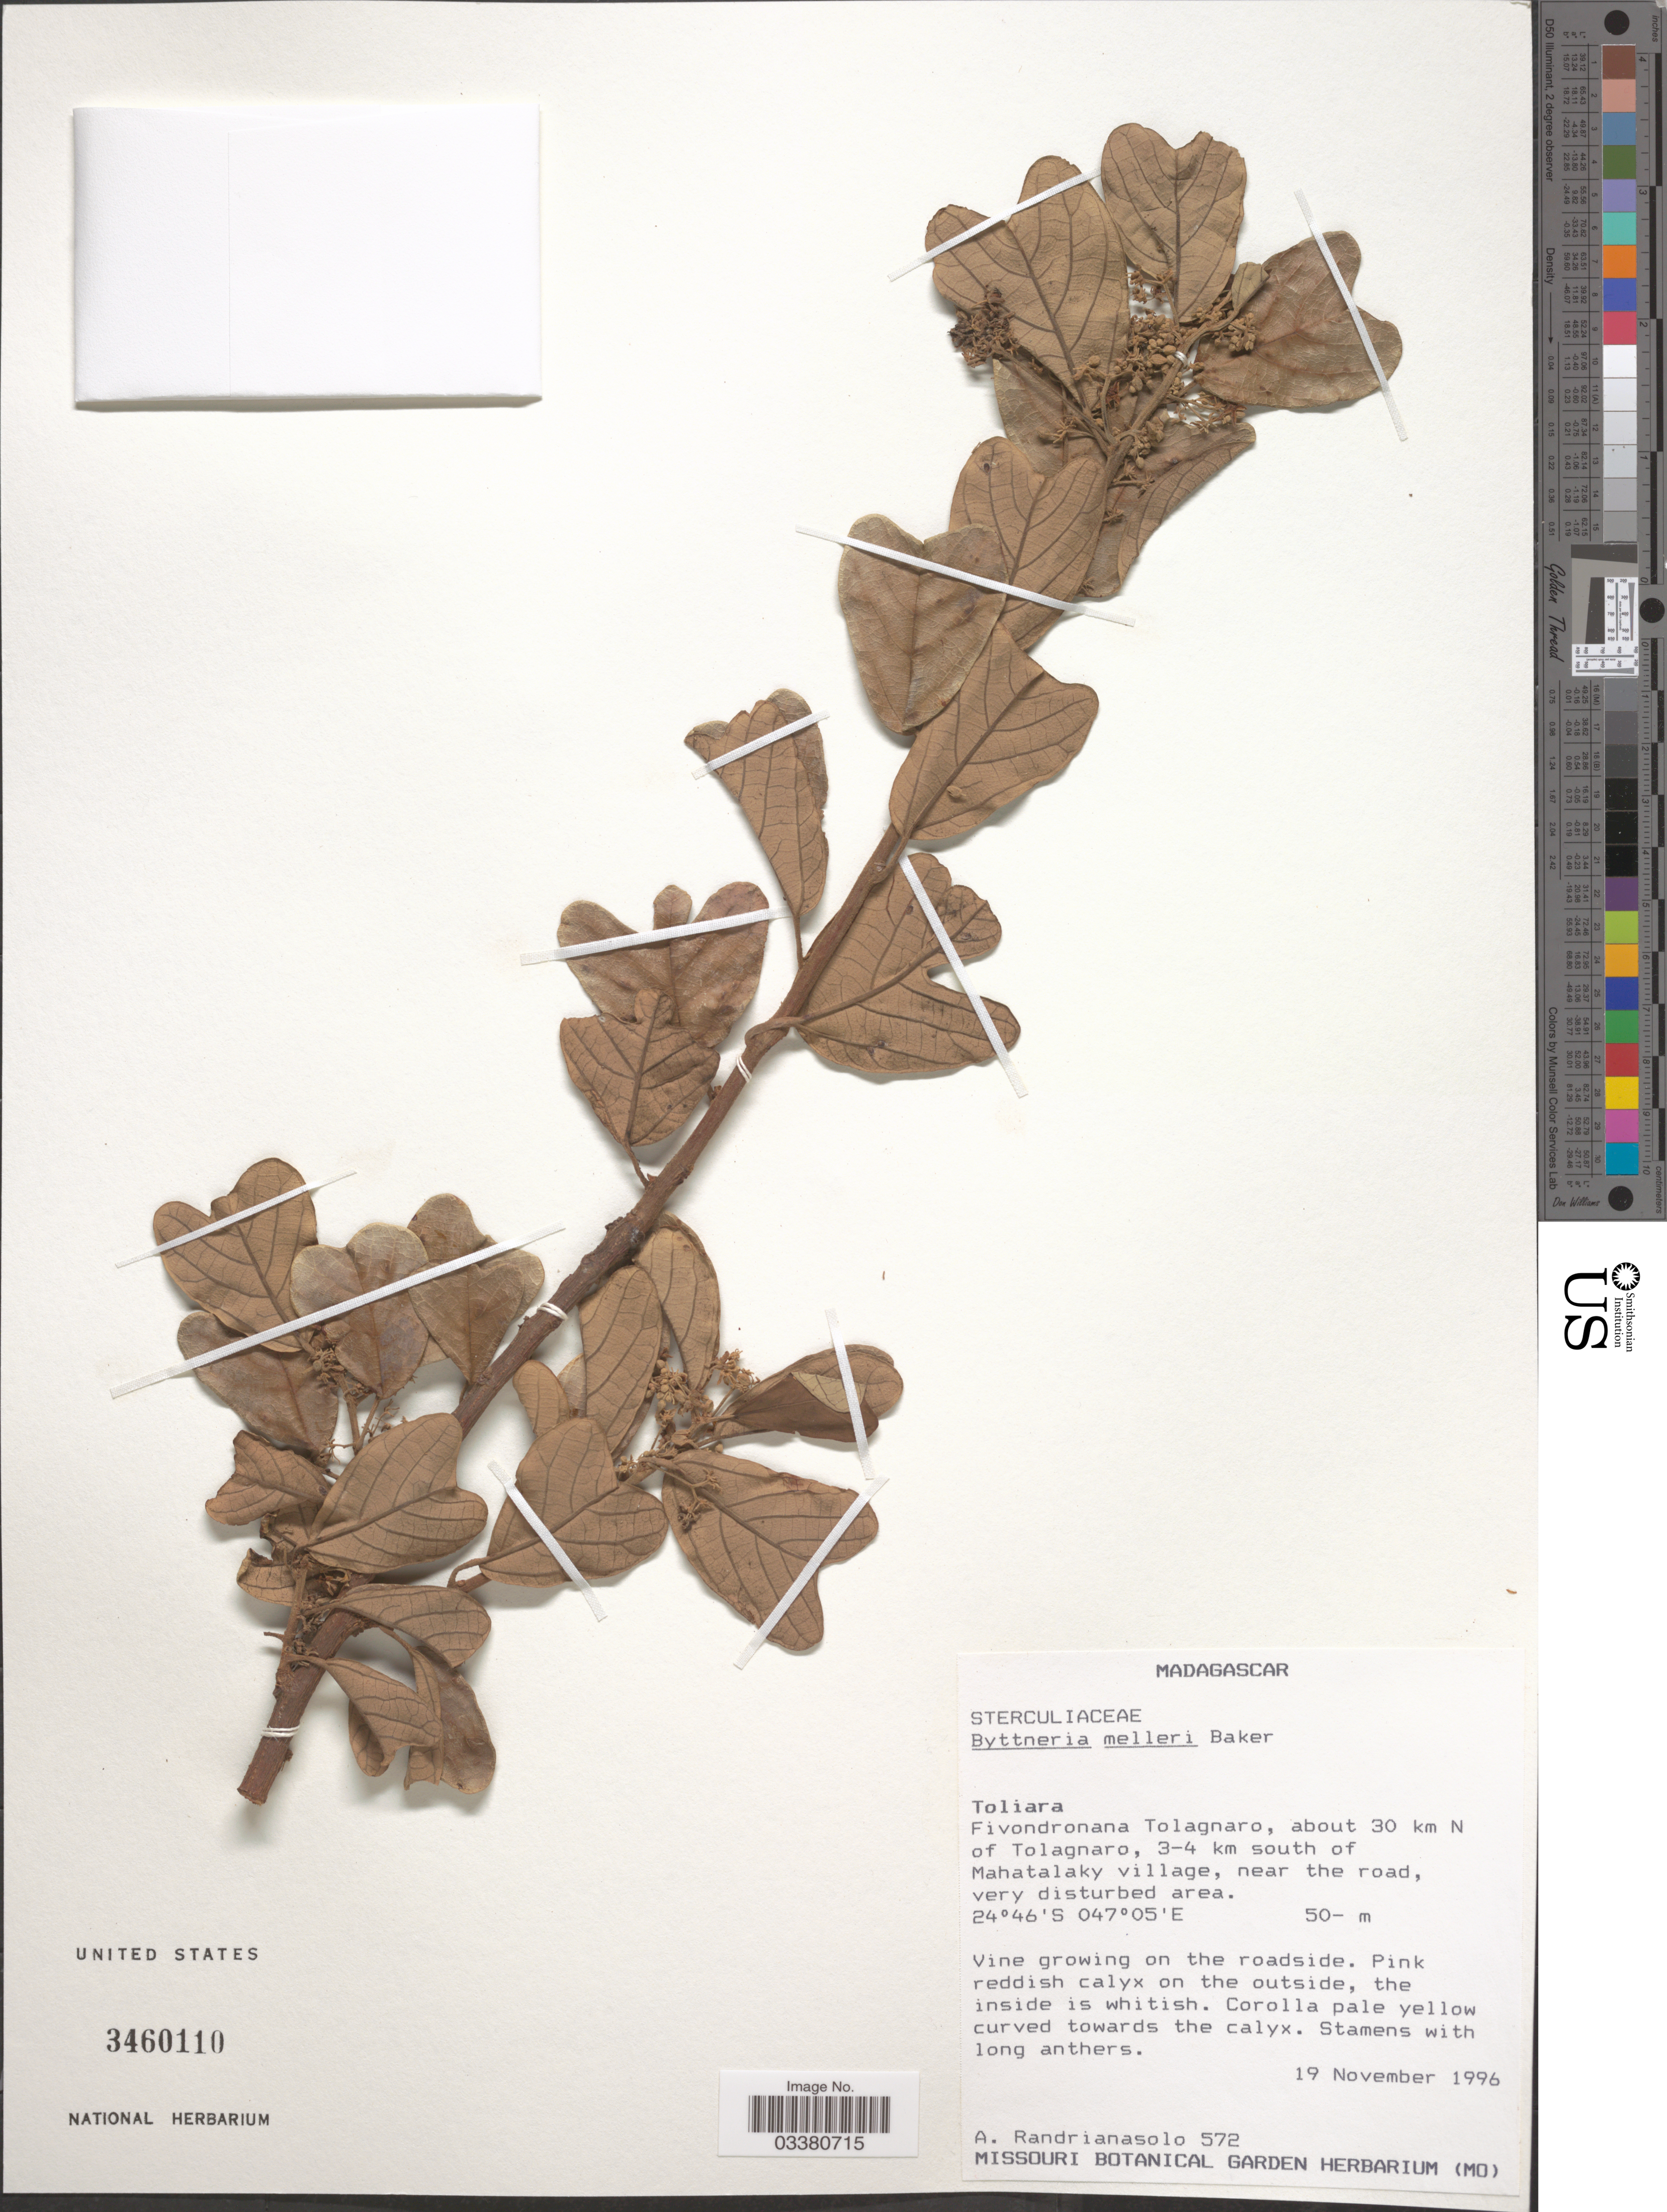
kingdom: Plantae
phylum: Tracheophyta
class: Magnoliopsida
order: Malvales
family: Malvaceae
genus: Byttneria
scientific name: Byttneria melleri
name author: Baker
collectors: A. Randrianasolo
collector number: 572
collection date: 1996-11-19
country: Madagascar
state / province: Anosy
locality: Fivondronana Tolagnaro, about 30 km N of Tolagnaro, 3-4 km south of Mahatalaky village, near the road, very disturbed area.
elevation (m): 50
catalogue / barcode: US 3460110